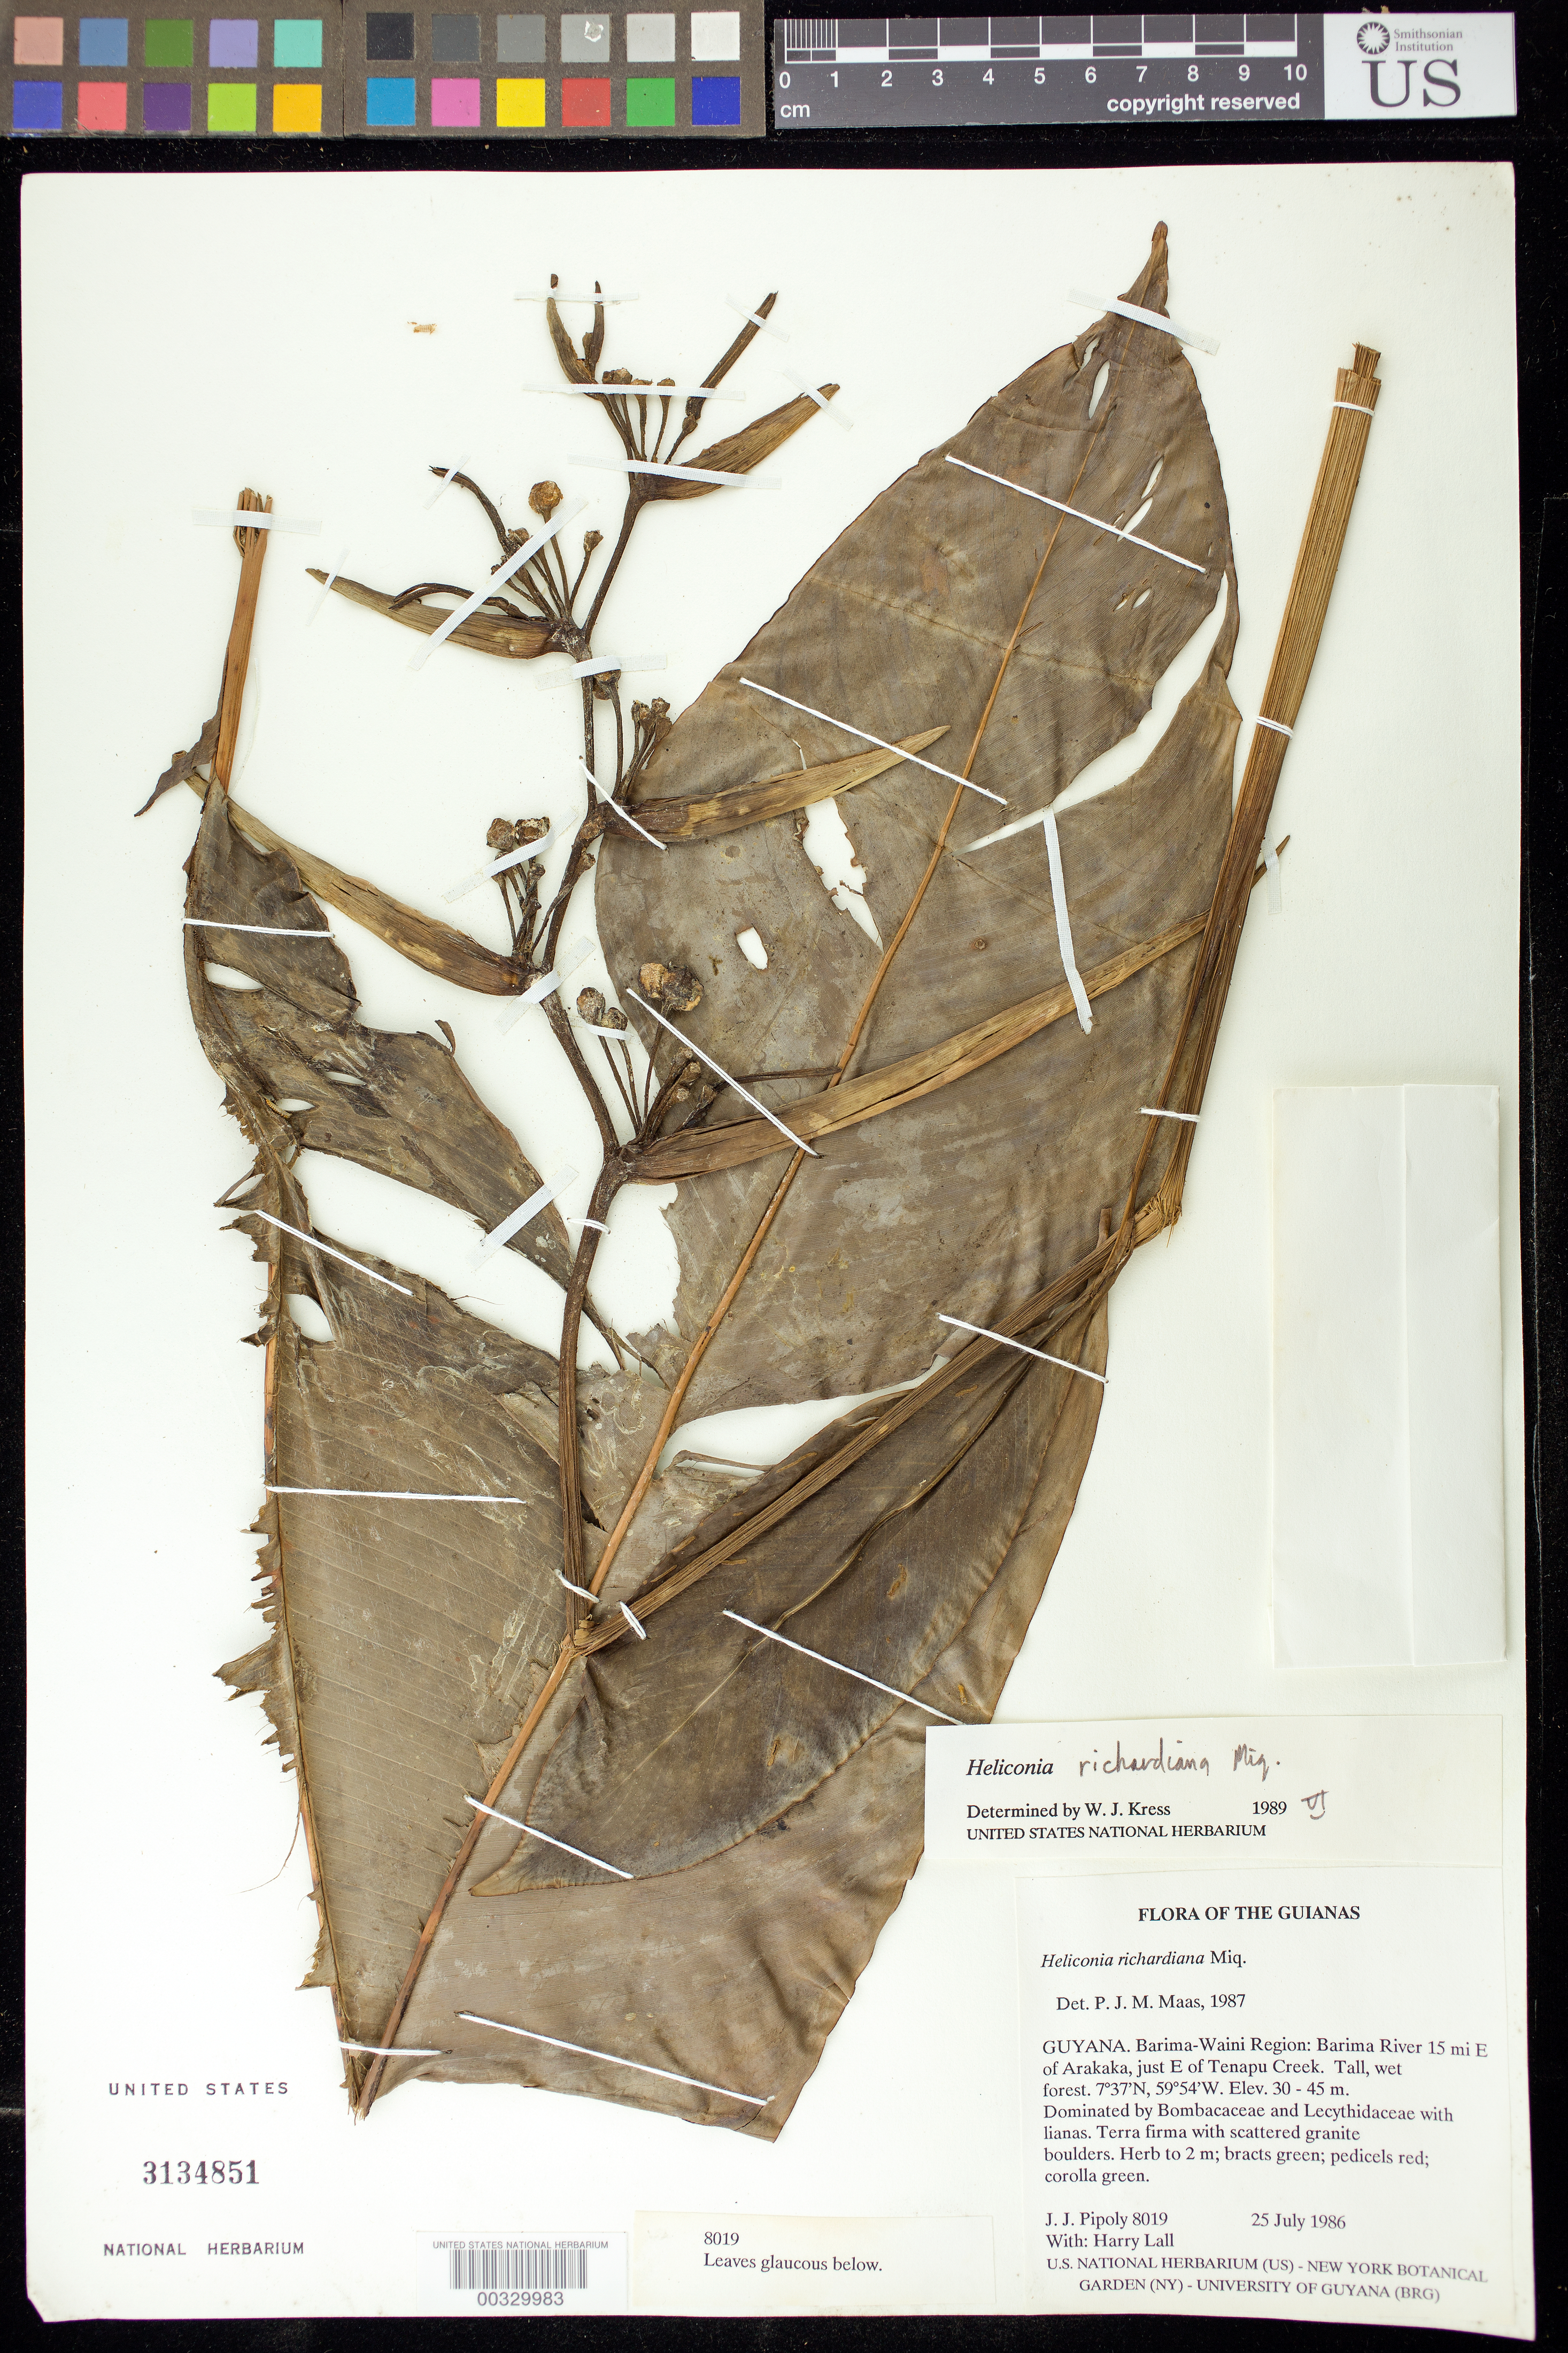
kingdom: Plantae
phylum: Tracheophyta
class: Liliopsida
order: Zingiberales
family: Heliconiaceae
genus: Heliconia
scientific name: Heliconia richardiana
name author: Miq.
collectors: J. J. Pipoly & H. Lall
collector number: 8019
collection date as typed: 25 Jul 1986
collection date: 1986-07-25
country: Guyana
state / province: Barima-Waini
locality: Barima river 15 mi e of arakaka, just e of tenapu creek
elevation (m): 30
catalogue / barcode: US 3134851